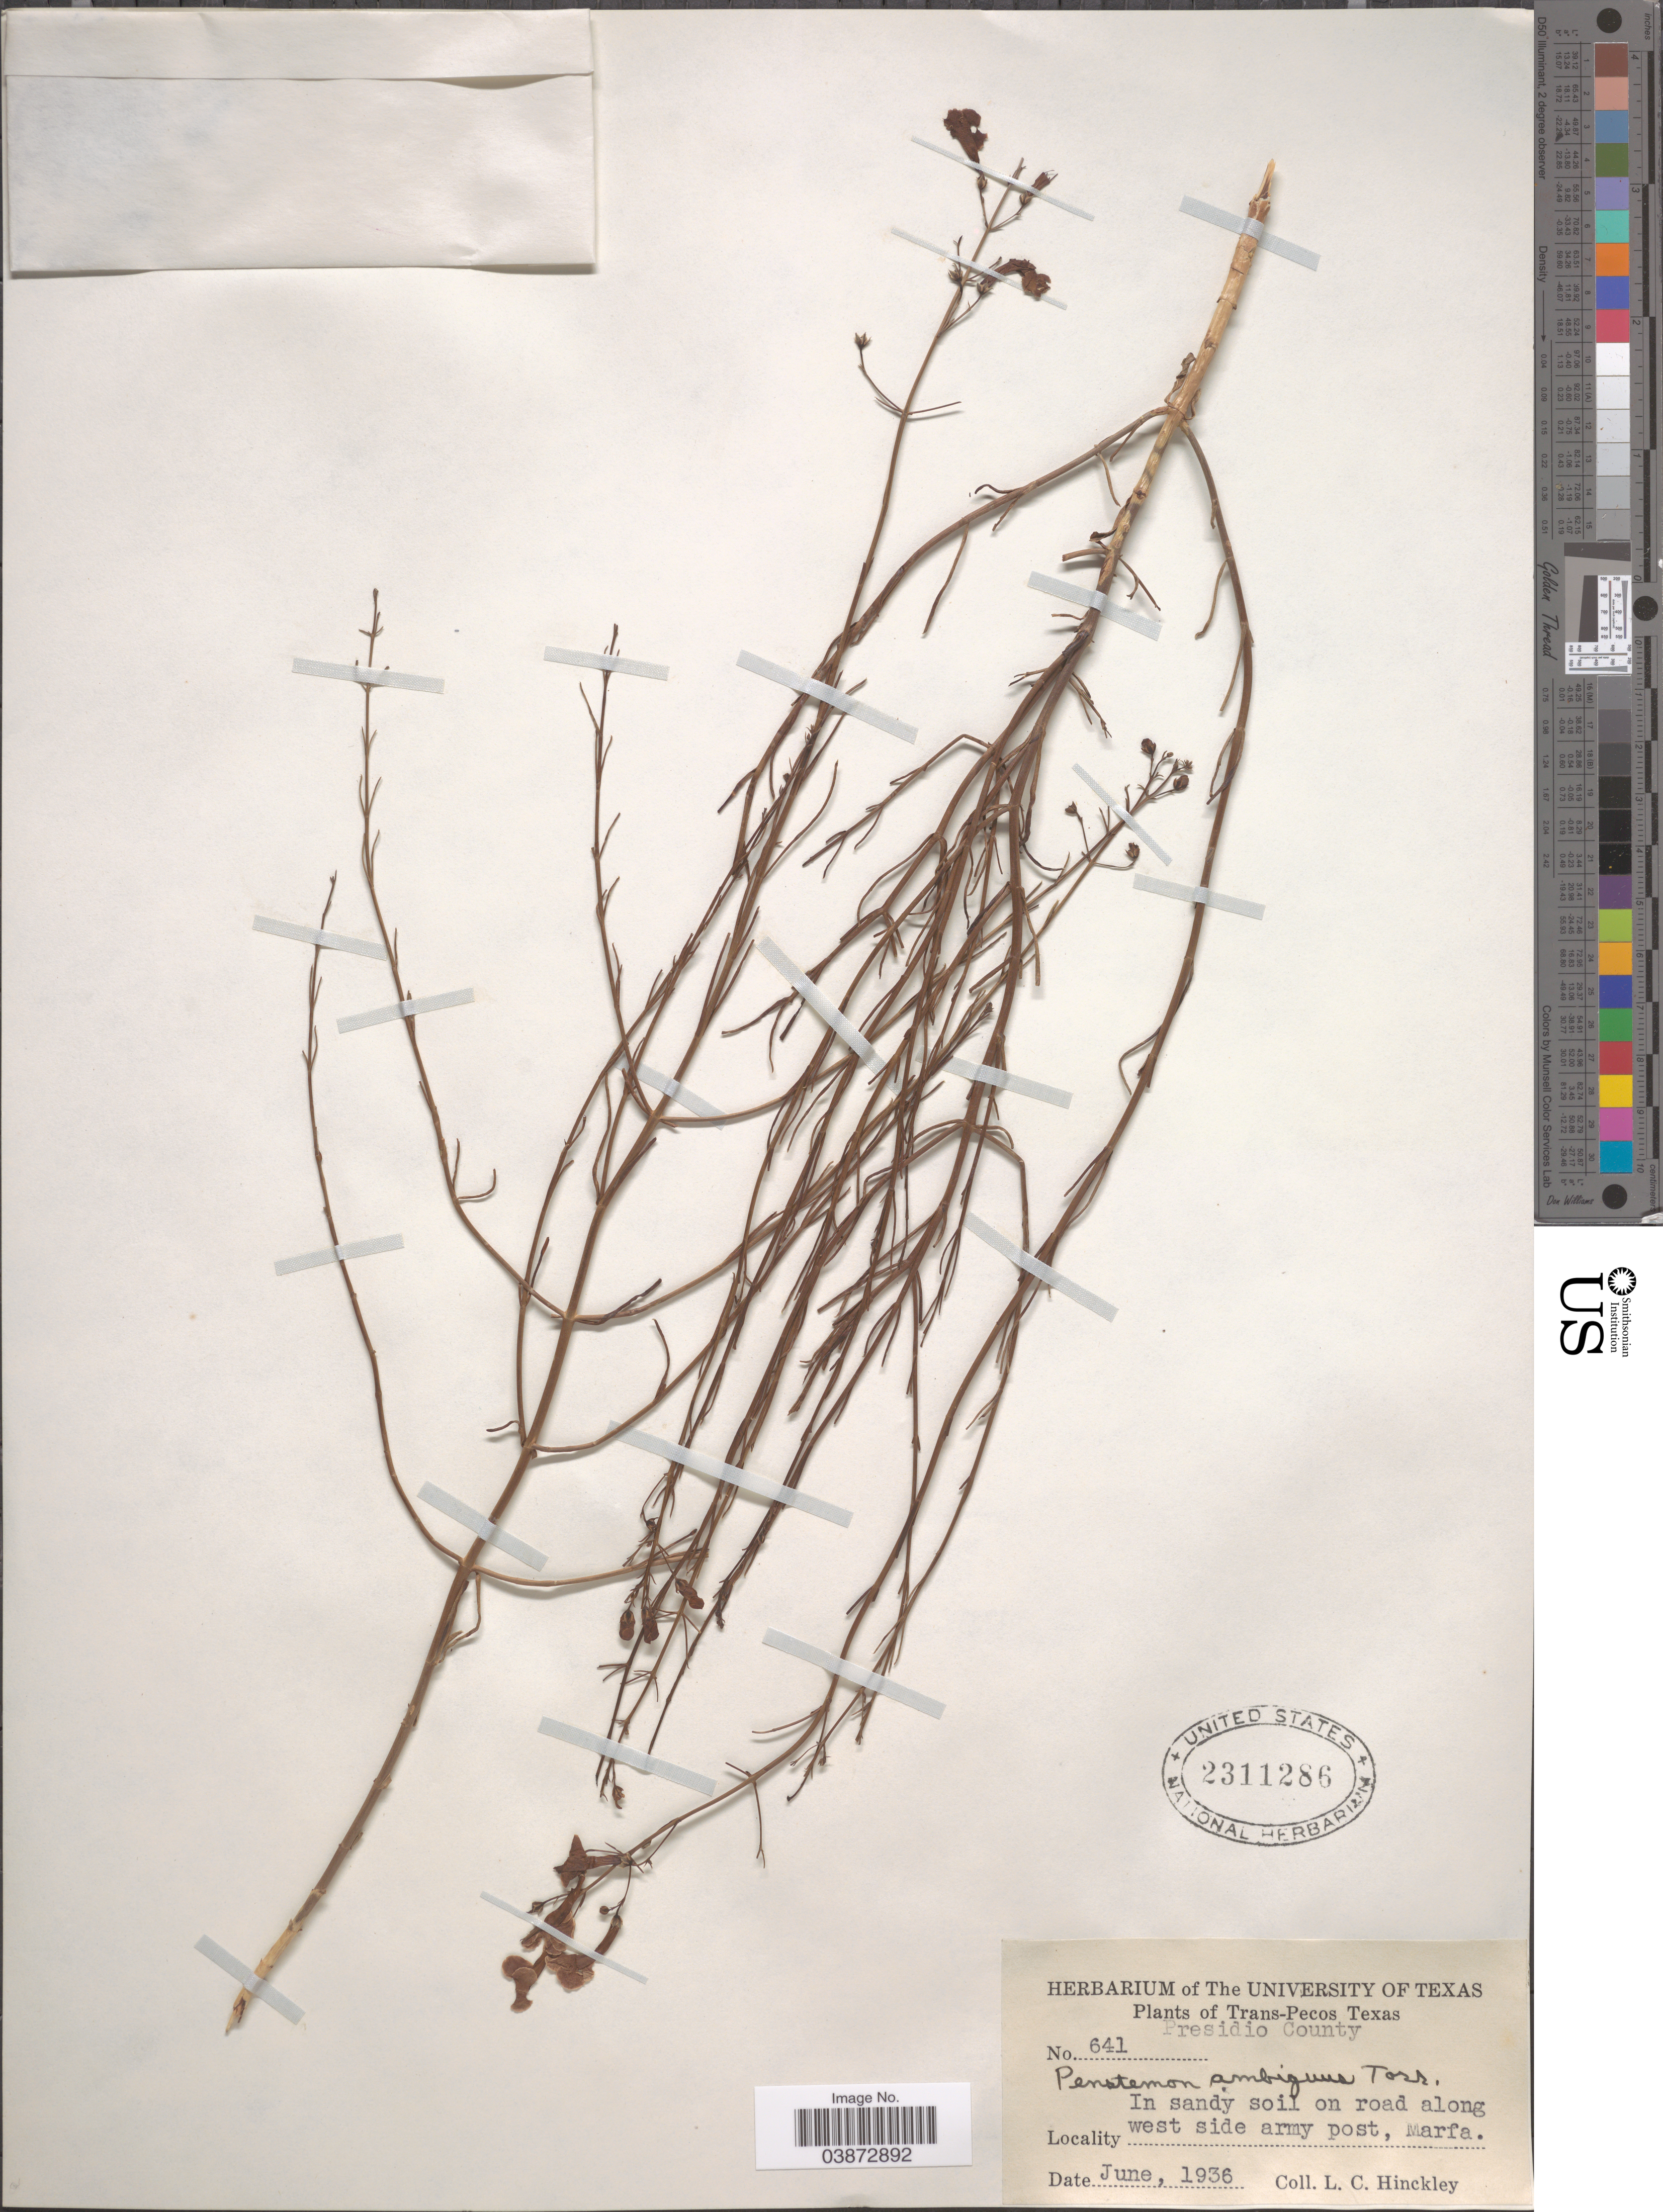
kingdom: Plantae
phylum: Tracheophyta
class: Magnoliopsida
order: Lamiales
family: Plantaginaceae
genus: Penstemon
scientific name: Penstemon ambiguus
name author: Torr.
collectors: L. Hinckley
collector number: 641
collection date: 1936-06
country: United States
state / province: Texas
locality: Trans-Pecos Texas. Presidio County. In sandy soil on road along west side army post, Marfa.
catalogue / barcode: US 2311286